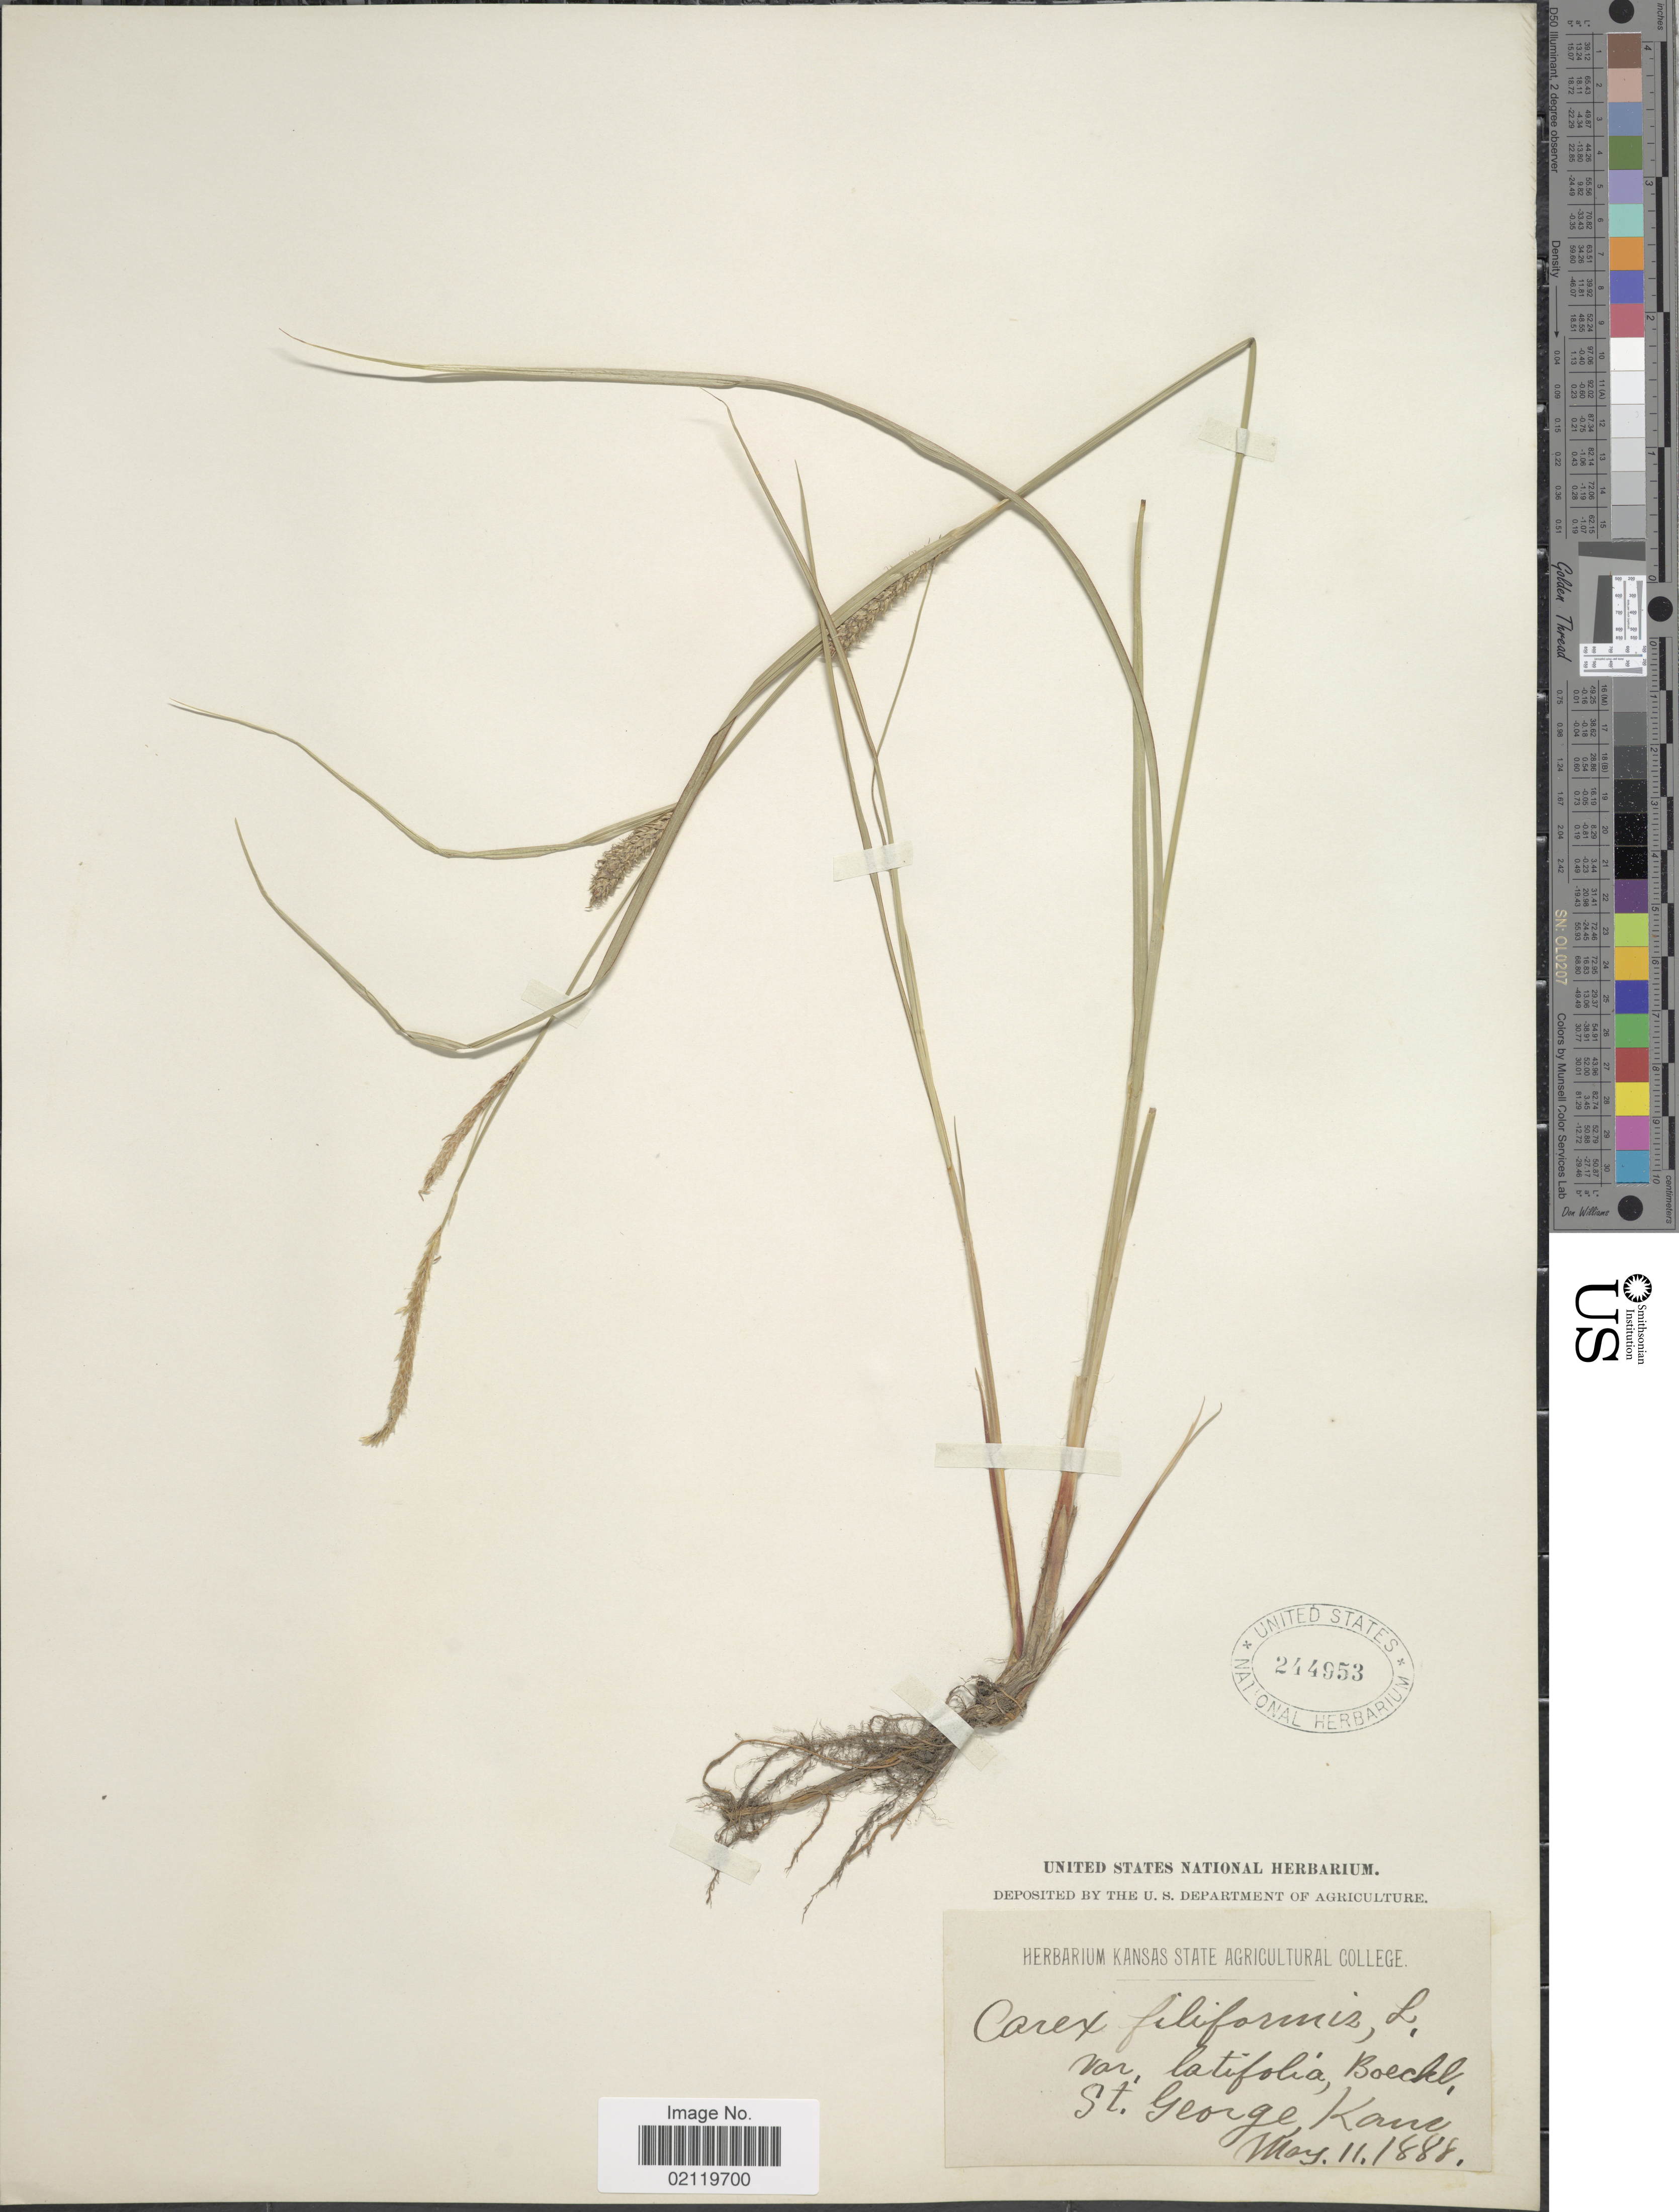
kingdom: Plantae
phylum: Tracheophyta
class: Liliopsida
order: Poales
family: Cyperaceae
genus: Carex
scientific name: Carex pellita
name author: Muhl. ex Willd.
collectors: ex herb. Kansas State Agricultural College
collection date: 1888-05-11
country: United States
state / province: Kansas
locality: St. George, Kans.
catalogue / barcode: US 244953